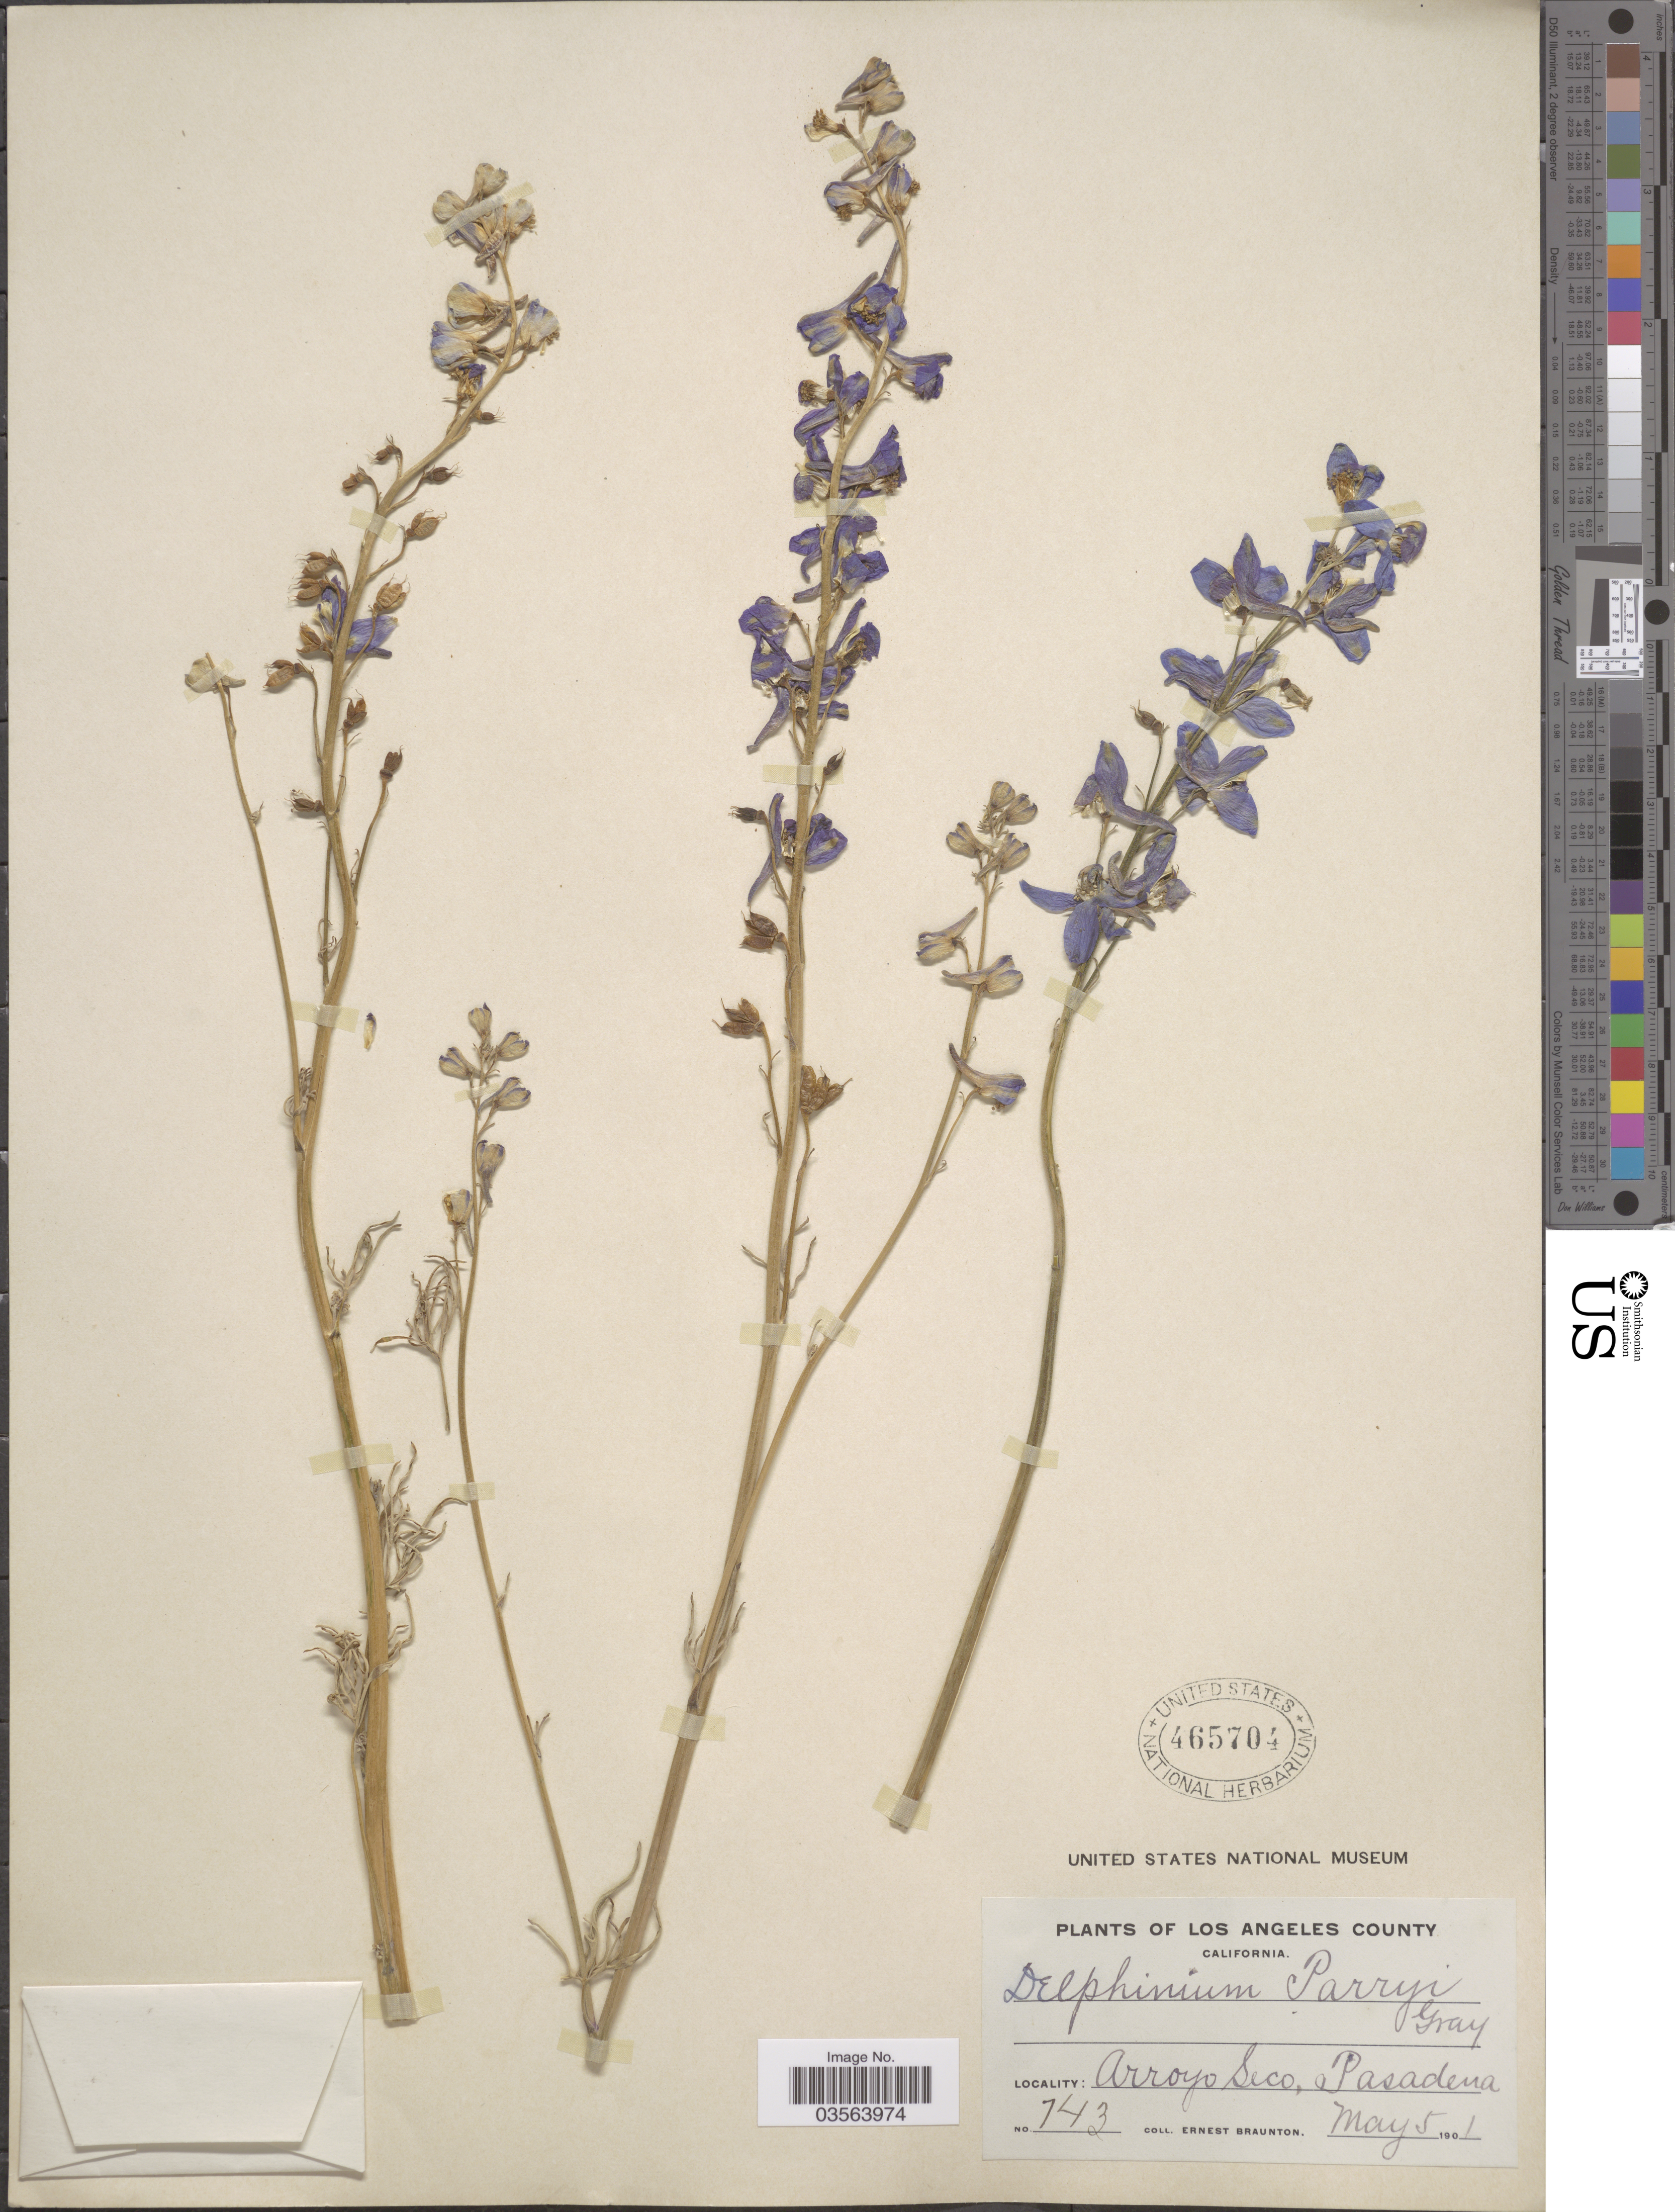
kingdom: Plantae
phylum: Tracheophyta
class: Magnoliopsida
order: Ranunculales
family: Ranunculaceae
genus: Delphinium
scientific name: Delphinium parryi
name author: A. Gray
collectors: E. Braunton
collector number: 743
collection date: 1901-05-05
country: United States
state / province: California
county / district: Los Angeles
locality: Los Angeles County. Arroyo Seco, Pasadena.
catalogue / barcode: US 465704